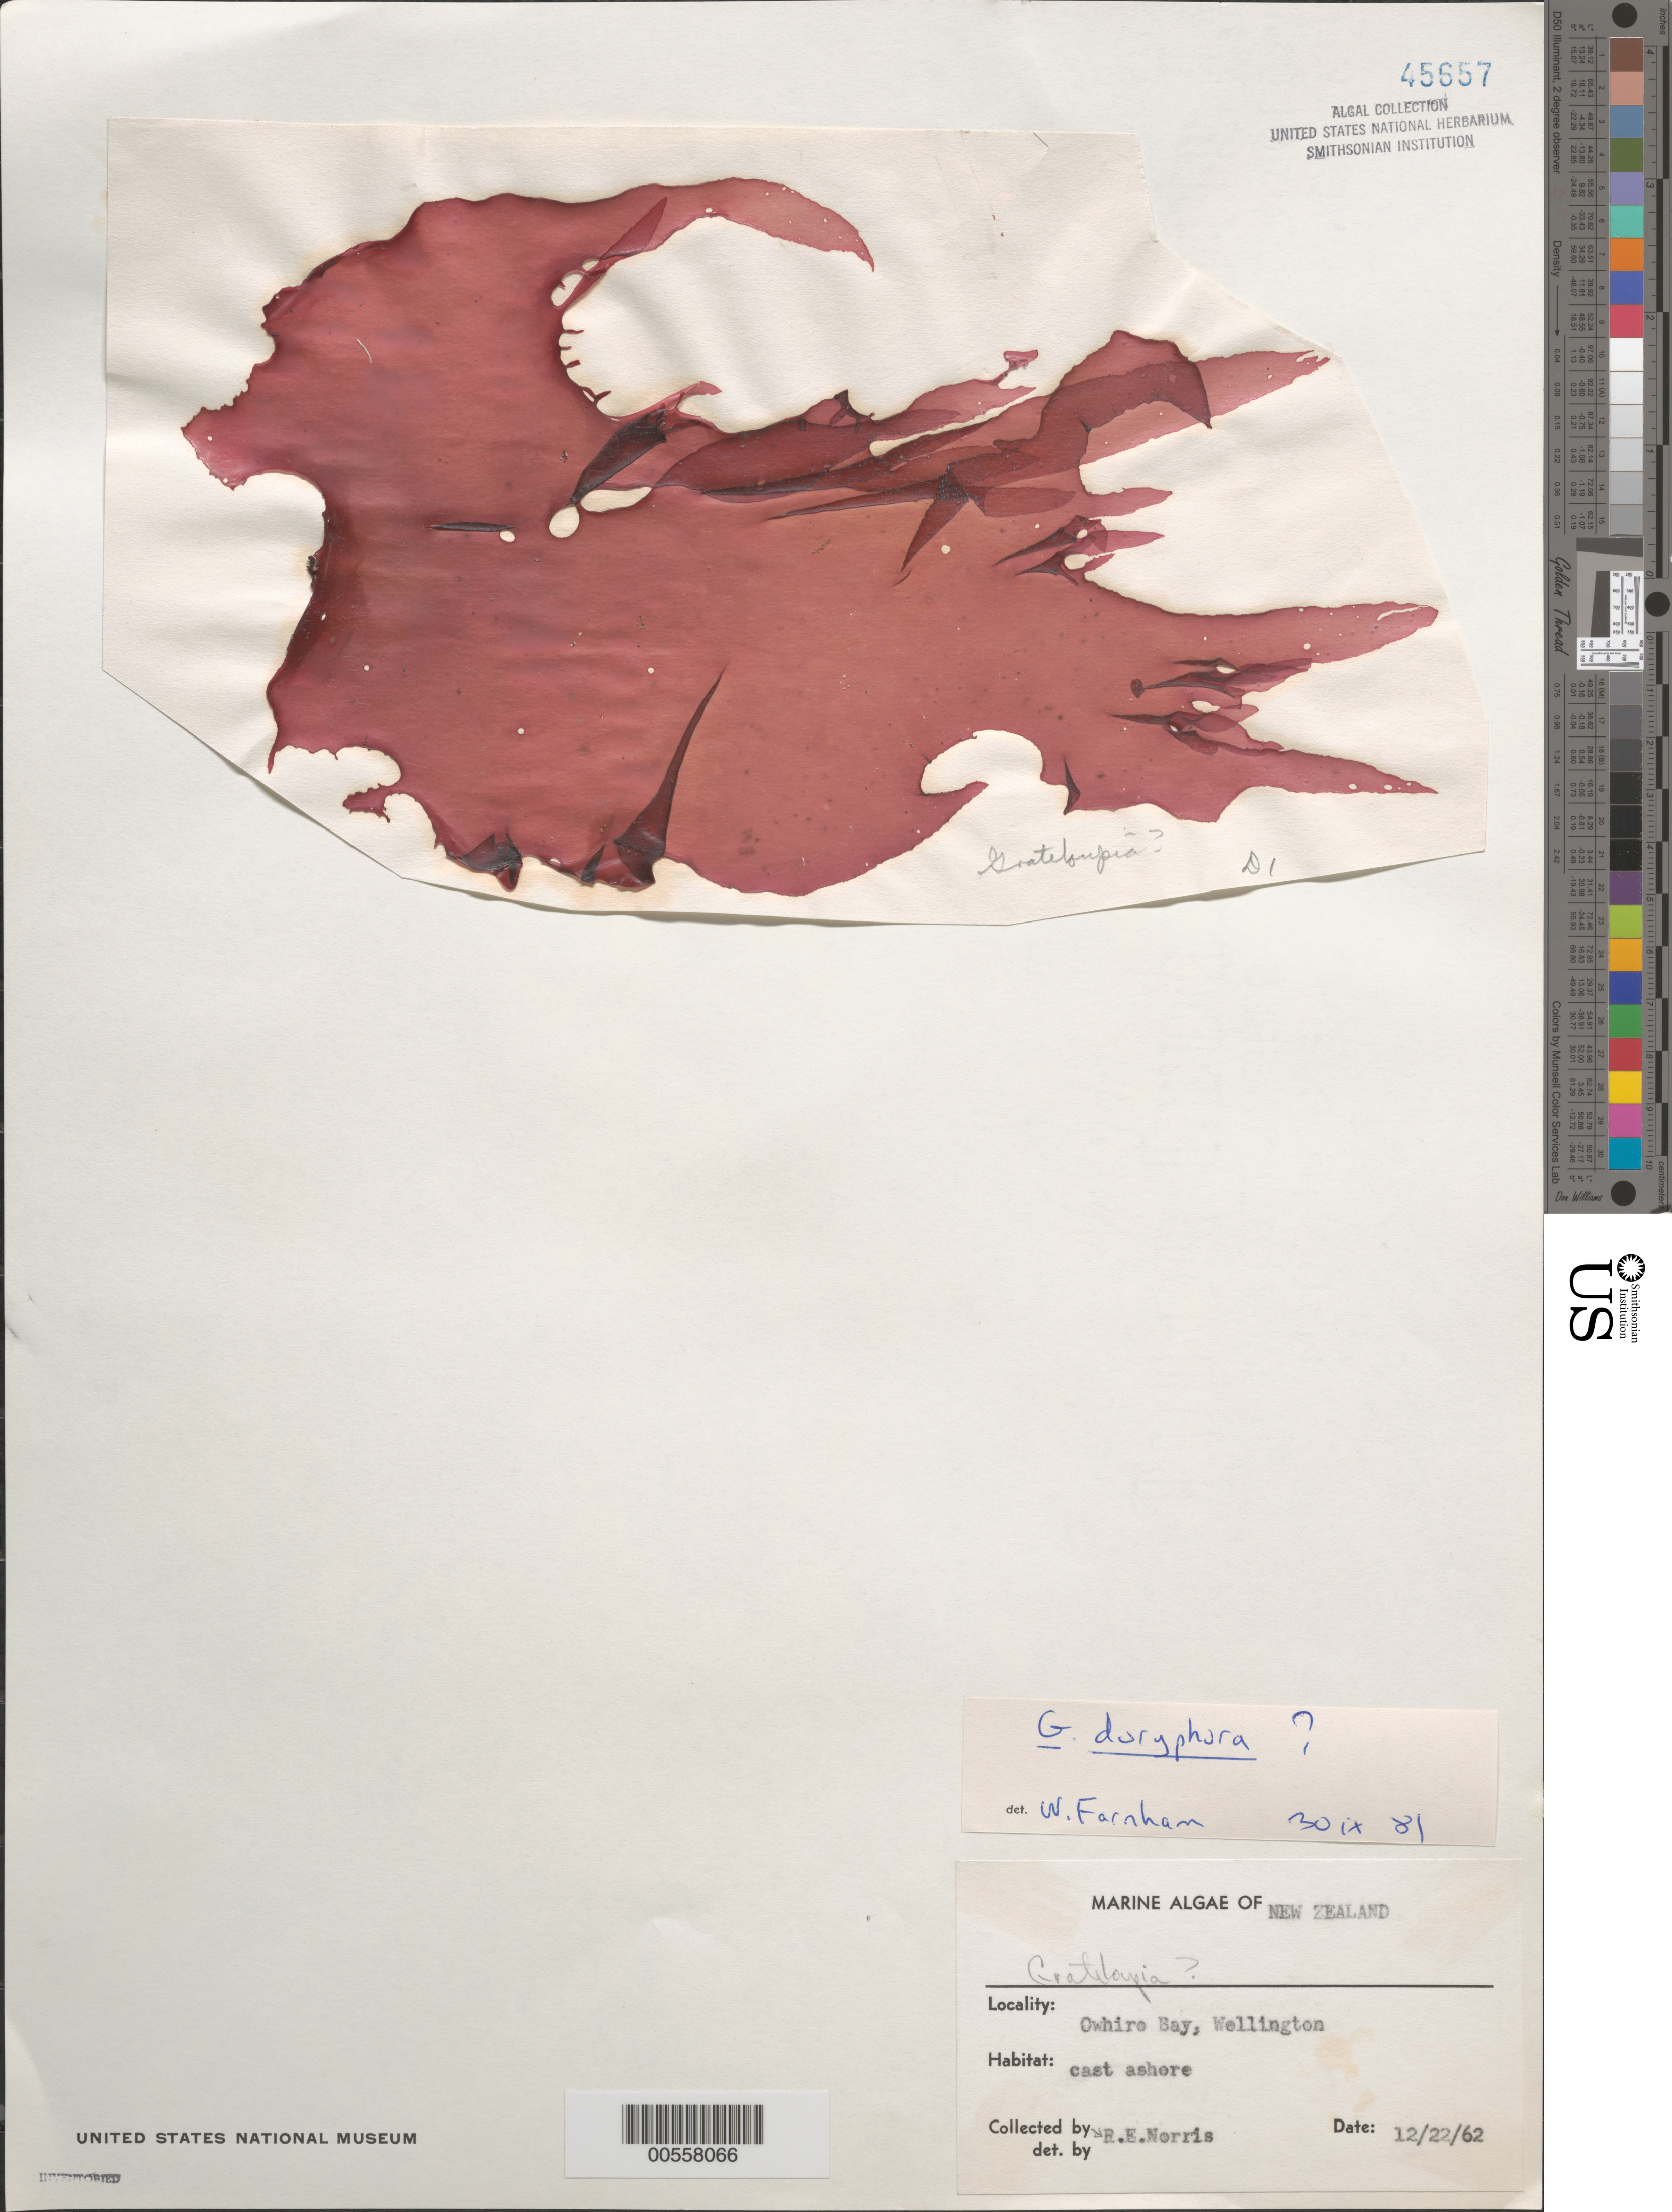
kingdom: Plantae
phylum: Rhodophyta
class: Florideophyceae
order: Halymeniales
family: Halymeniaceae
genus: Grateloupia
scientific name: Grateloupia doryphora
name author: (Mont.) Howe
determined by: Farnham, W. F.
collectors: R. E. Norris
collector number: D1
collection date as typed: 22 Dec 1962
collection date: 1962-12-22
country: New Zealand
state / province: Wellington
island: North Island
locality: Owhiro Bay, Wellington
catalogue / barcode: US 45657